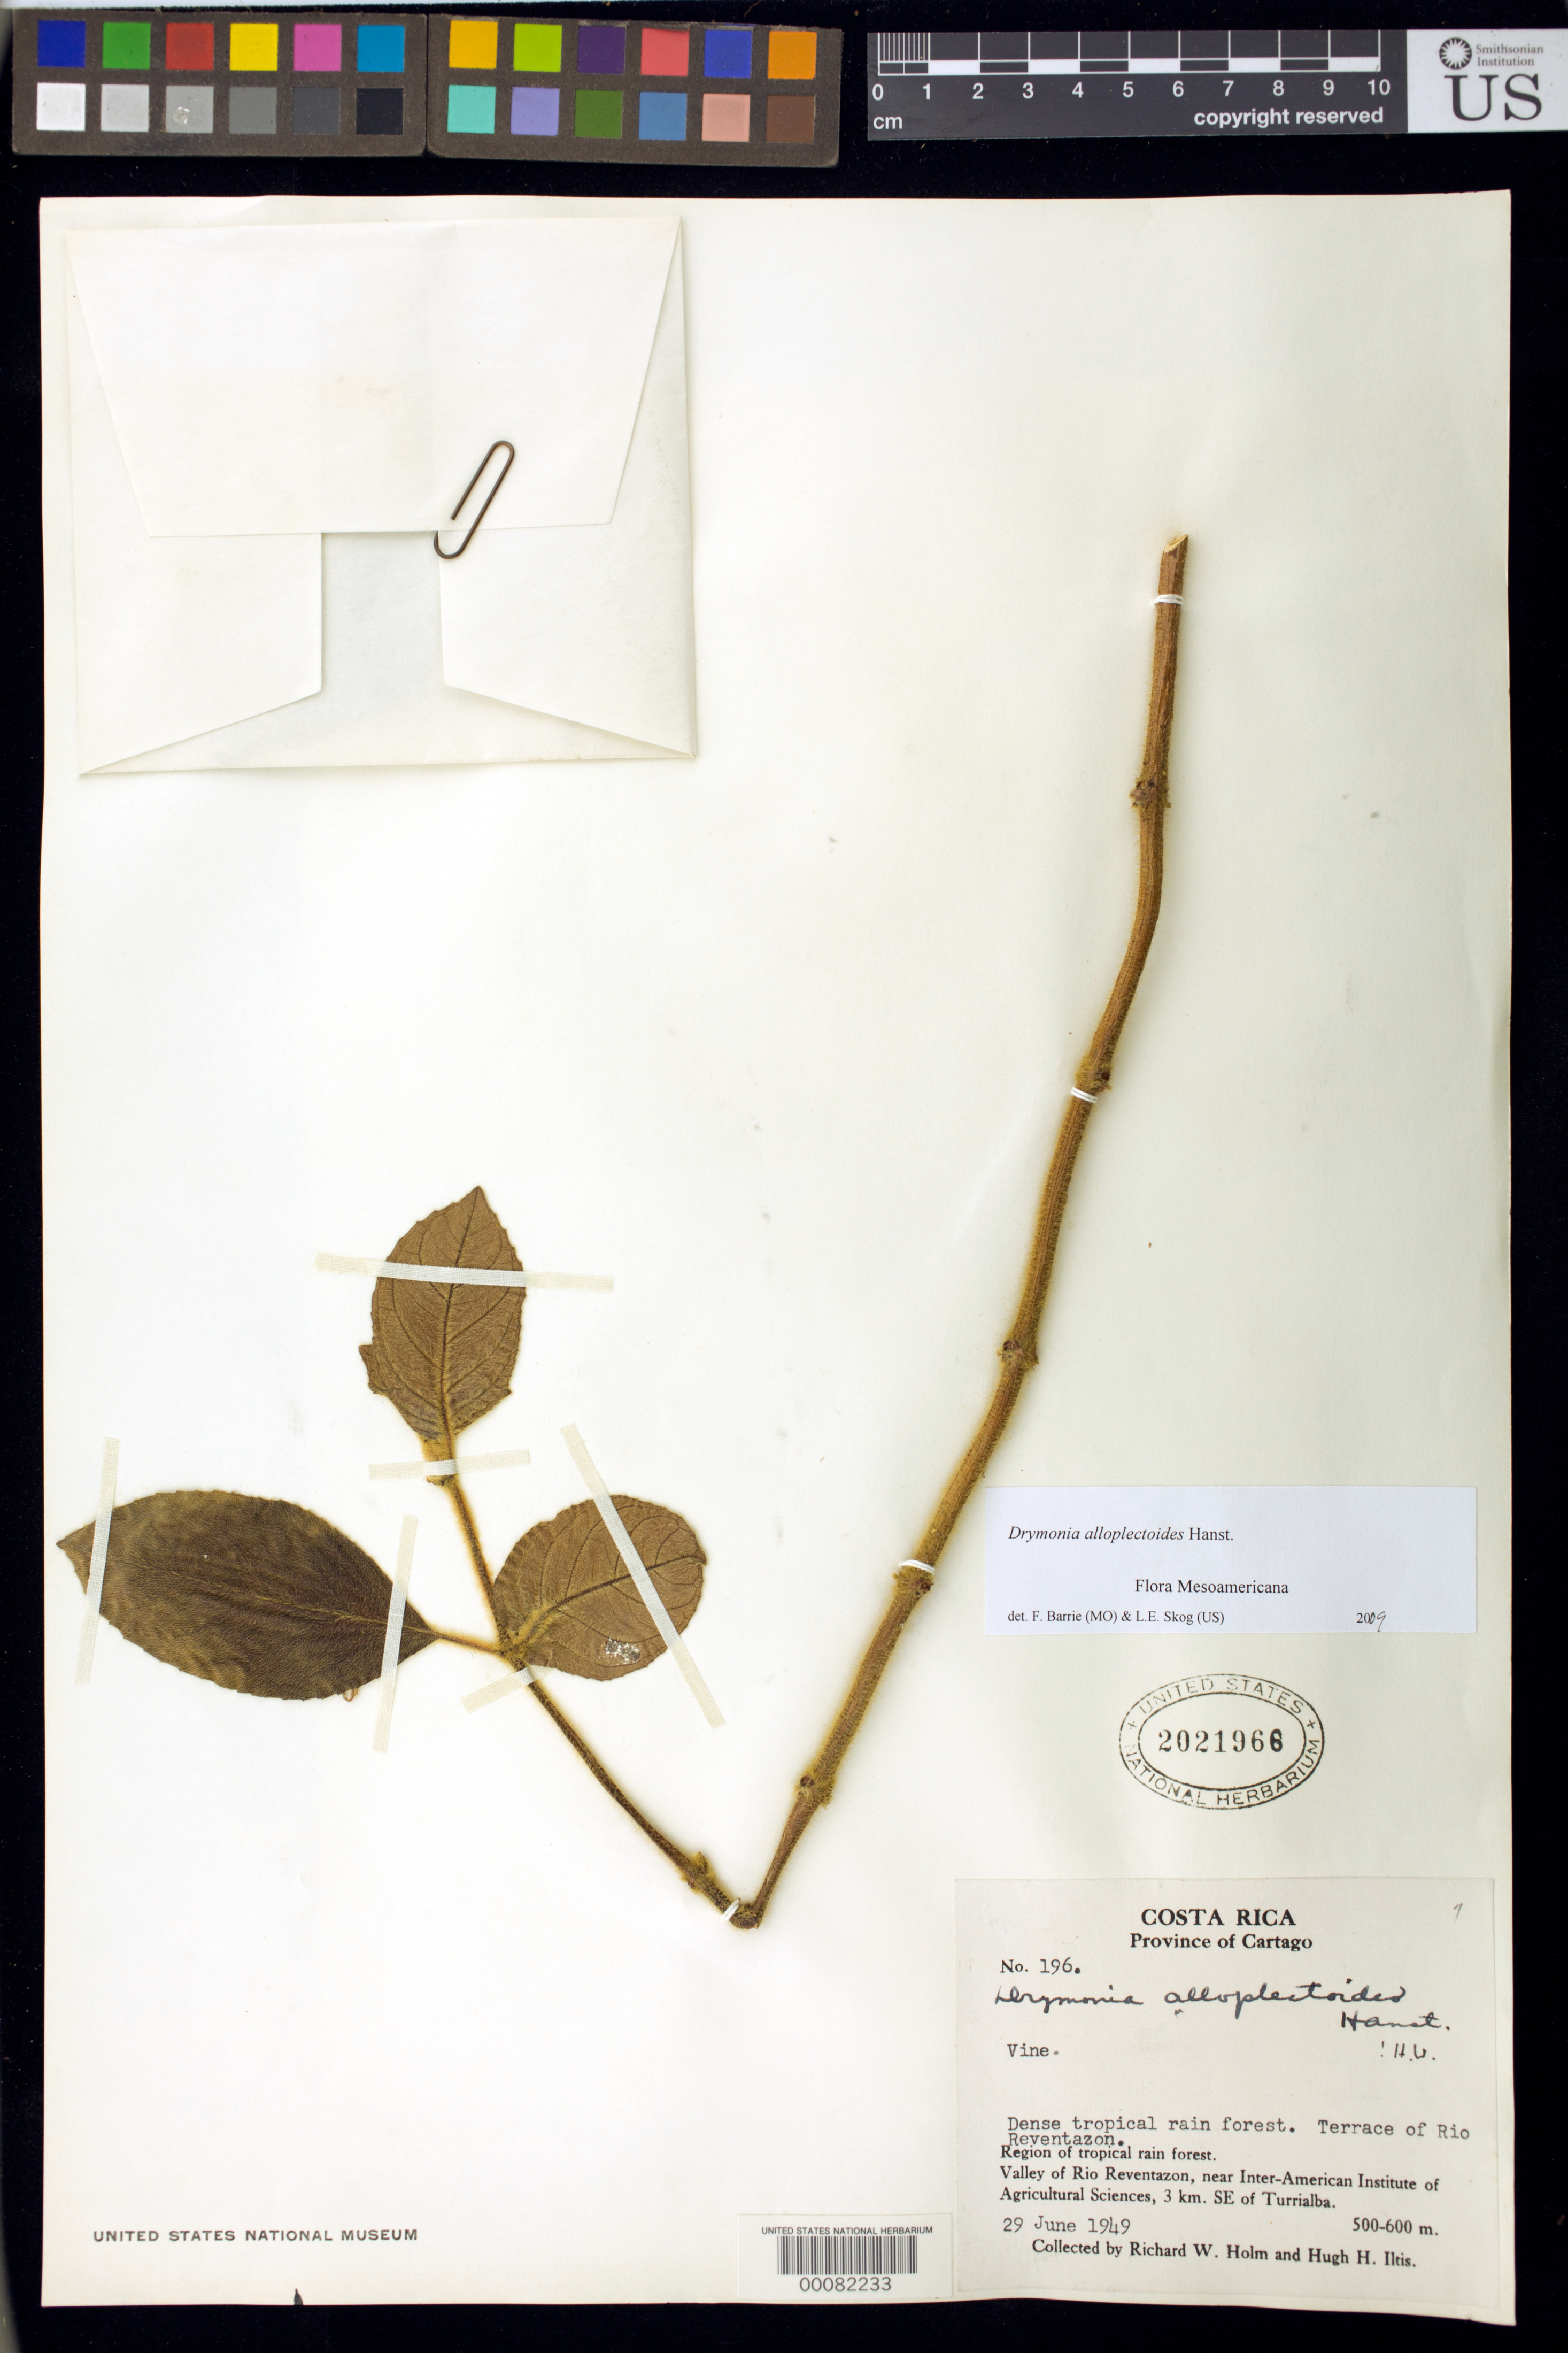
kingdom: Plantae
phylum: Tracheophyta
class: Magnoliopsida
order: Lamiales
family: Gesneriaceae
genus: Drymonia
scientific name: Drymonia alloplectoides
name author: Hanst.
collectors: R. W. Holm & H. H. Iltis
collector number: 196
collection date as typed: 29 Jun 1949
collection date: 1949-06-29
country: Costa Rica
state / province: Cartago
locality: Valley of Rio Reventazon, near Inter-american Institute of Agricultural Sciences, 3 km SE of Turrialba, terrace of Rio Reventazon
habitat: Region of tropical rain forest, dense tropical rain forest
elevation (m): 500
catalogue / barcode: US 2021966